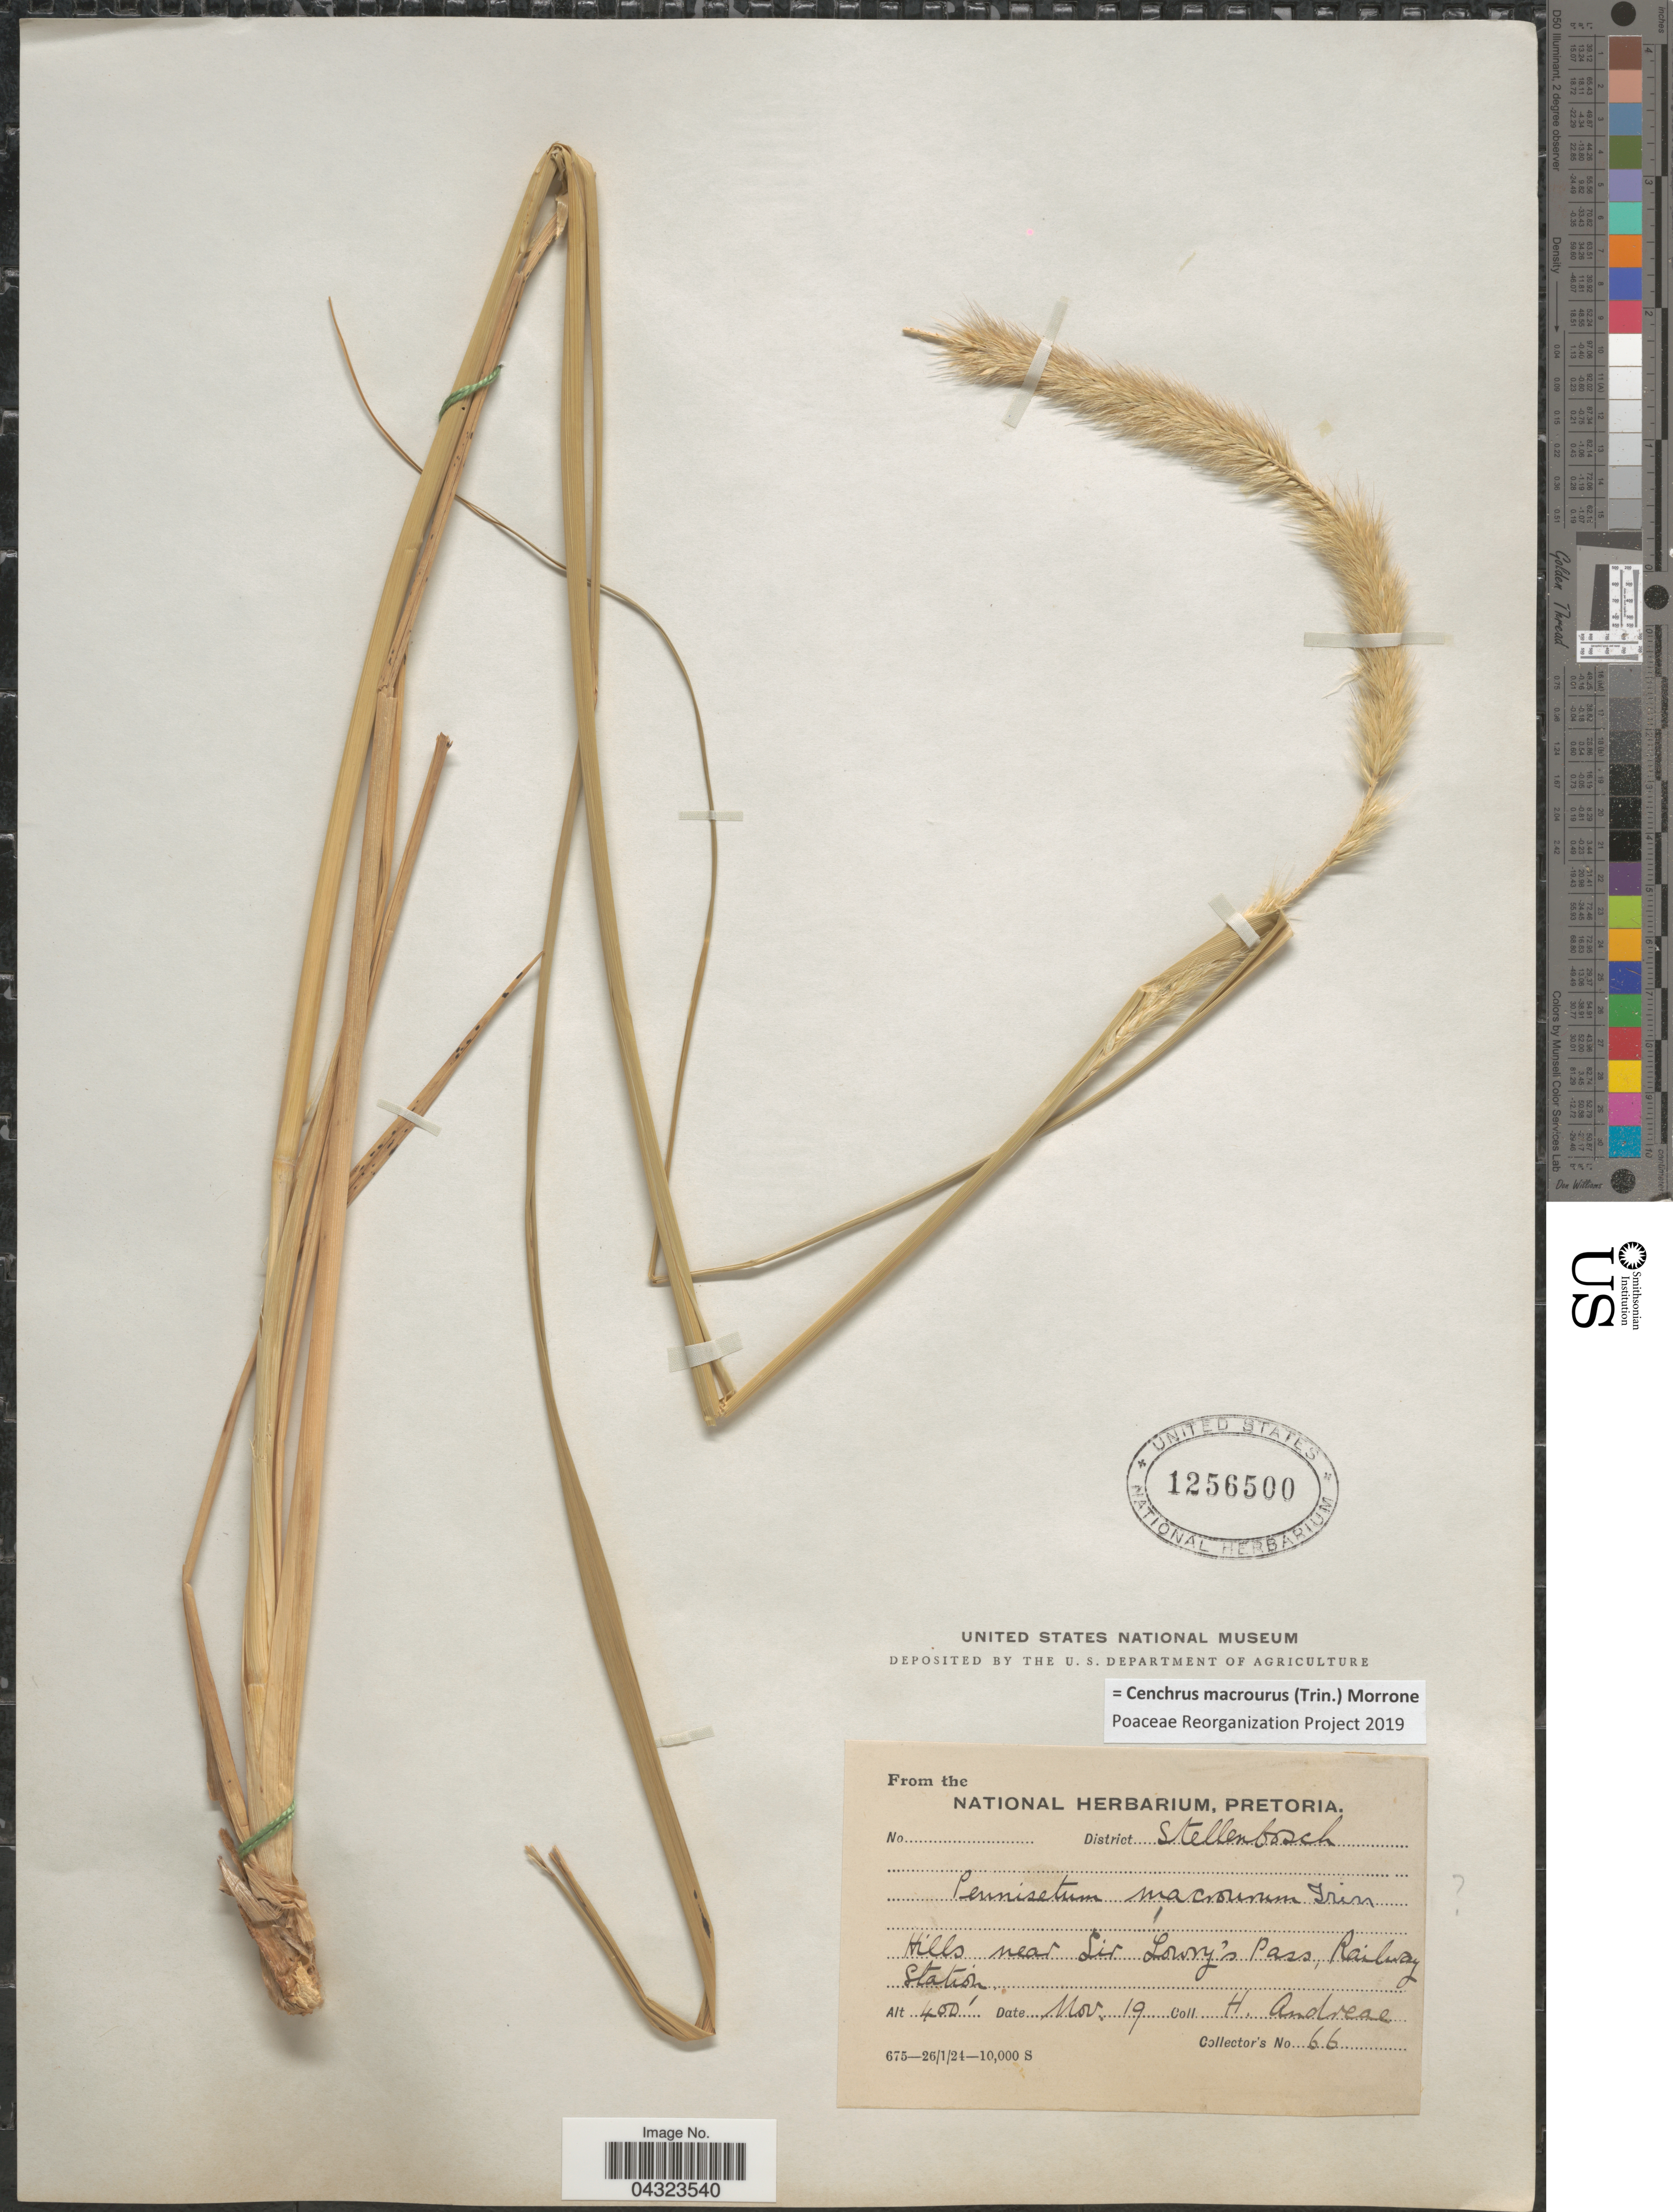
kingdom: Plantae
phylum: Tracheophyta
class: Liliopsida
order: Poales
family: Poaceae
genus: Cenchrus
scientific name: Cenchrus macrourus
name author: (Trin.) Morrone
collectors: H. Andreae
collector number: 66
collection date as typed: Transcribed d/m/y: /11/19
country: South Africa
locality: District Stellenbosch. Hills near Sir Lowry's Pass, Railway Station.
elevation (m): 122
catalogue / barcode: US 1256500